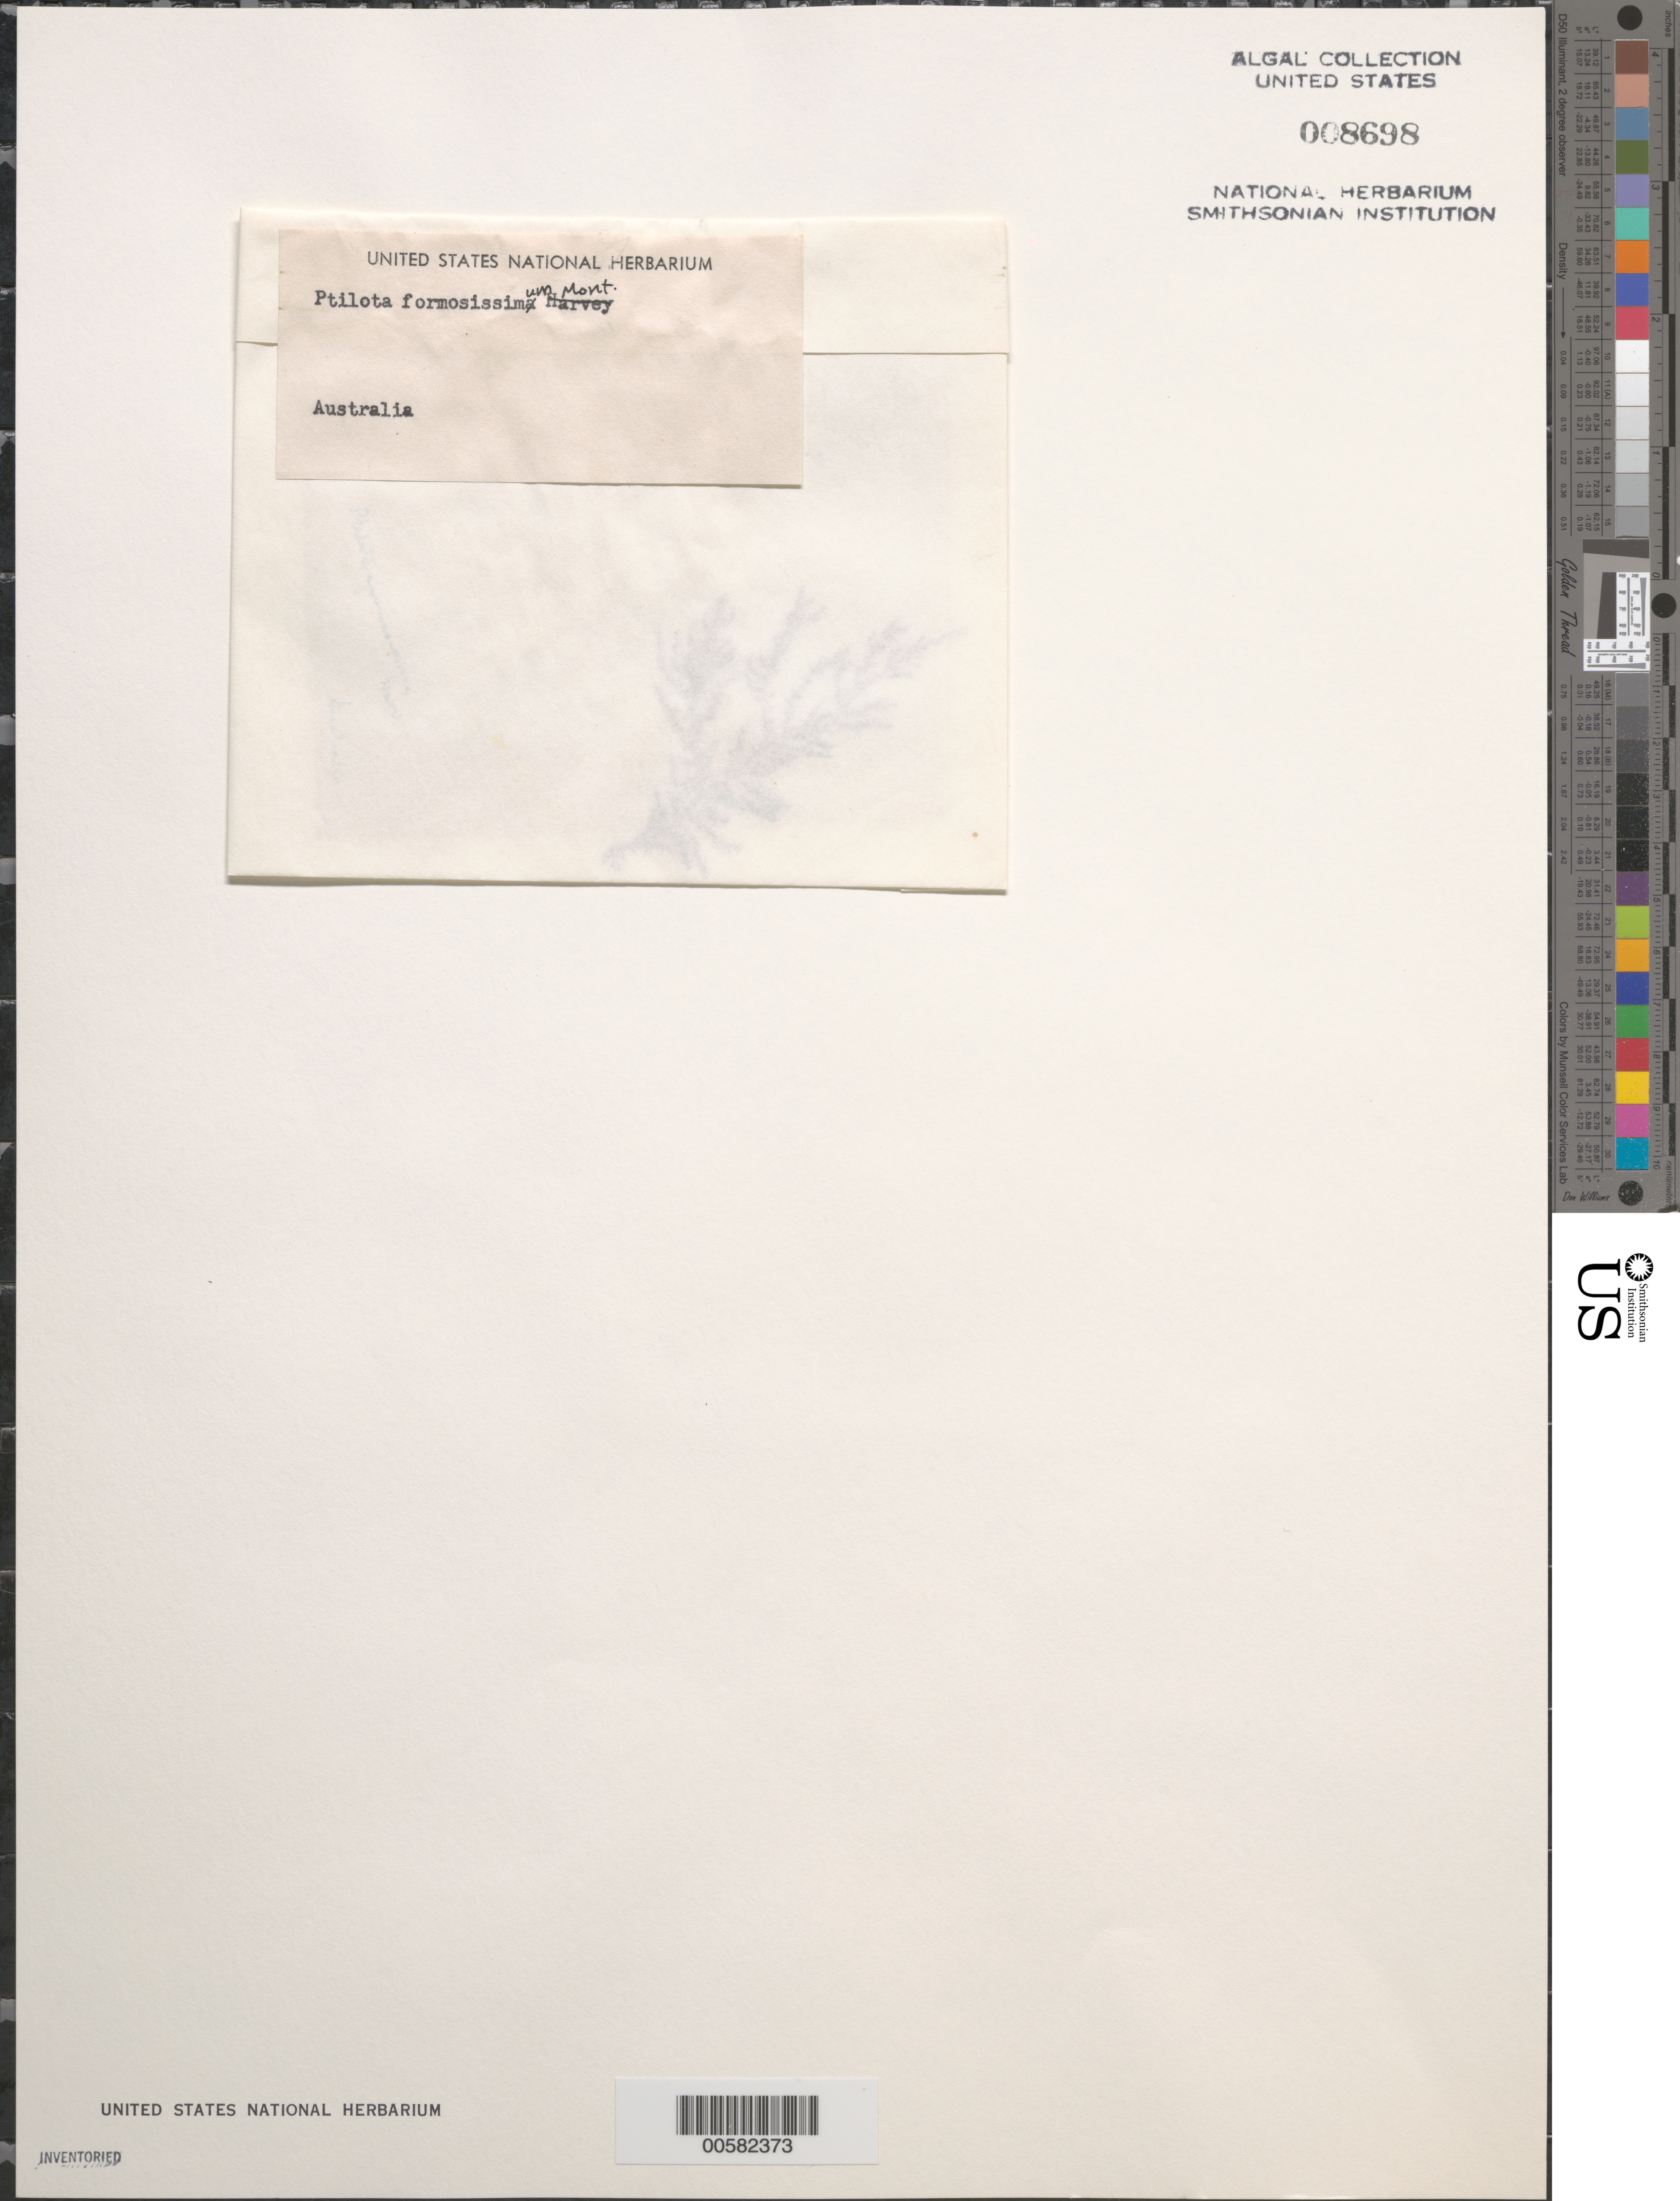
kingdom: Plantae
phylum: Rhodophyta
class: Florideophyceae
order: Ceramiales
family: Callithamniaceae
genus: Euptilota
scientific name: Euptilota formosissima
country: Australia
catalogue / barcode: US 8698